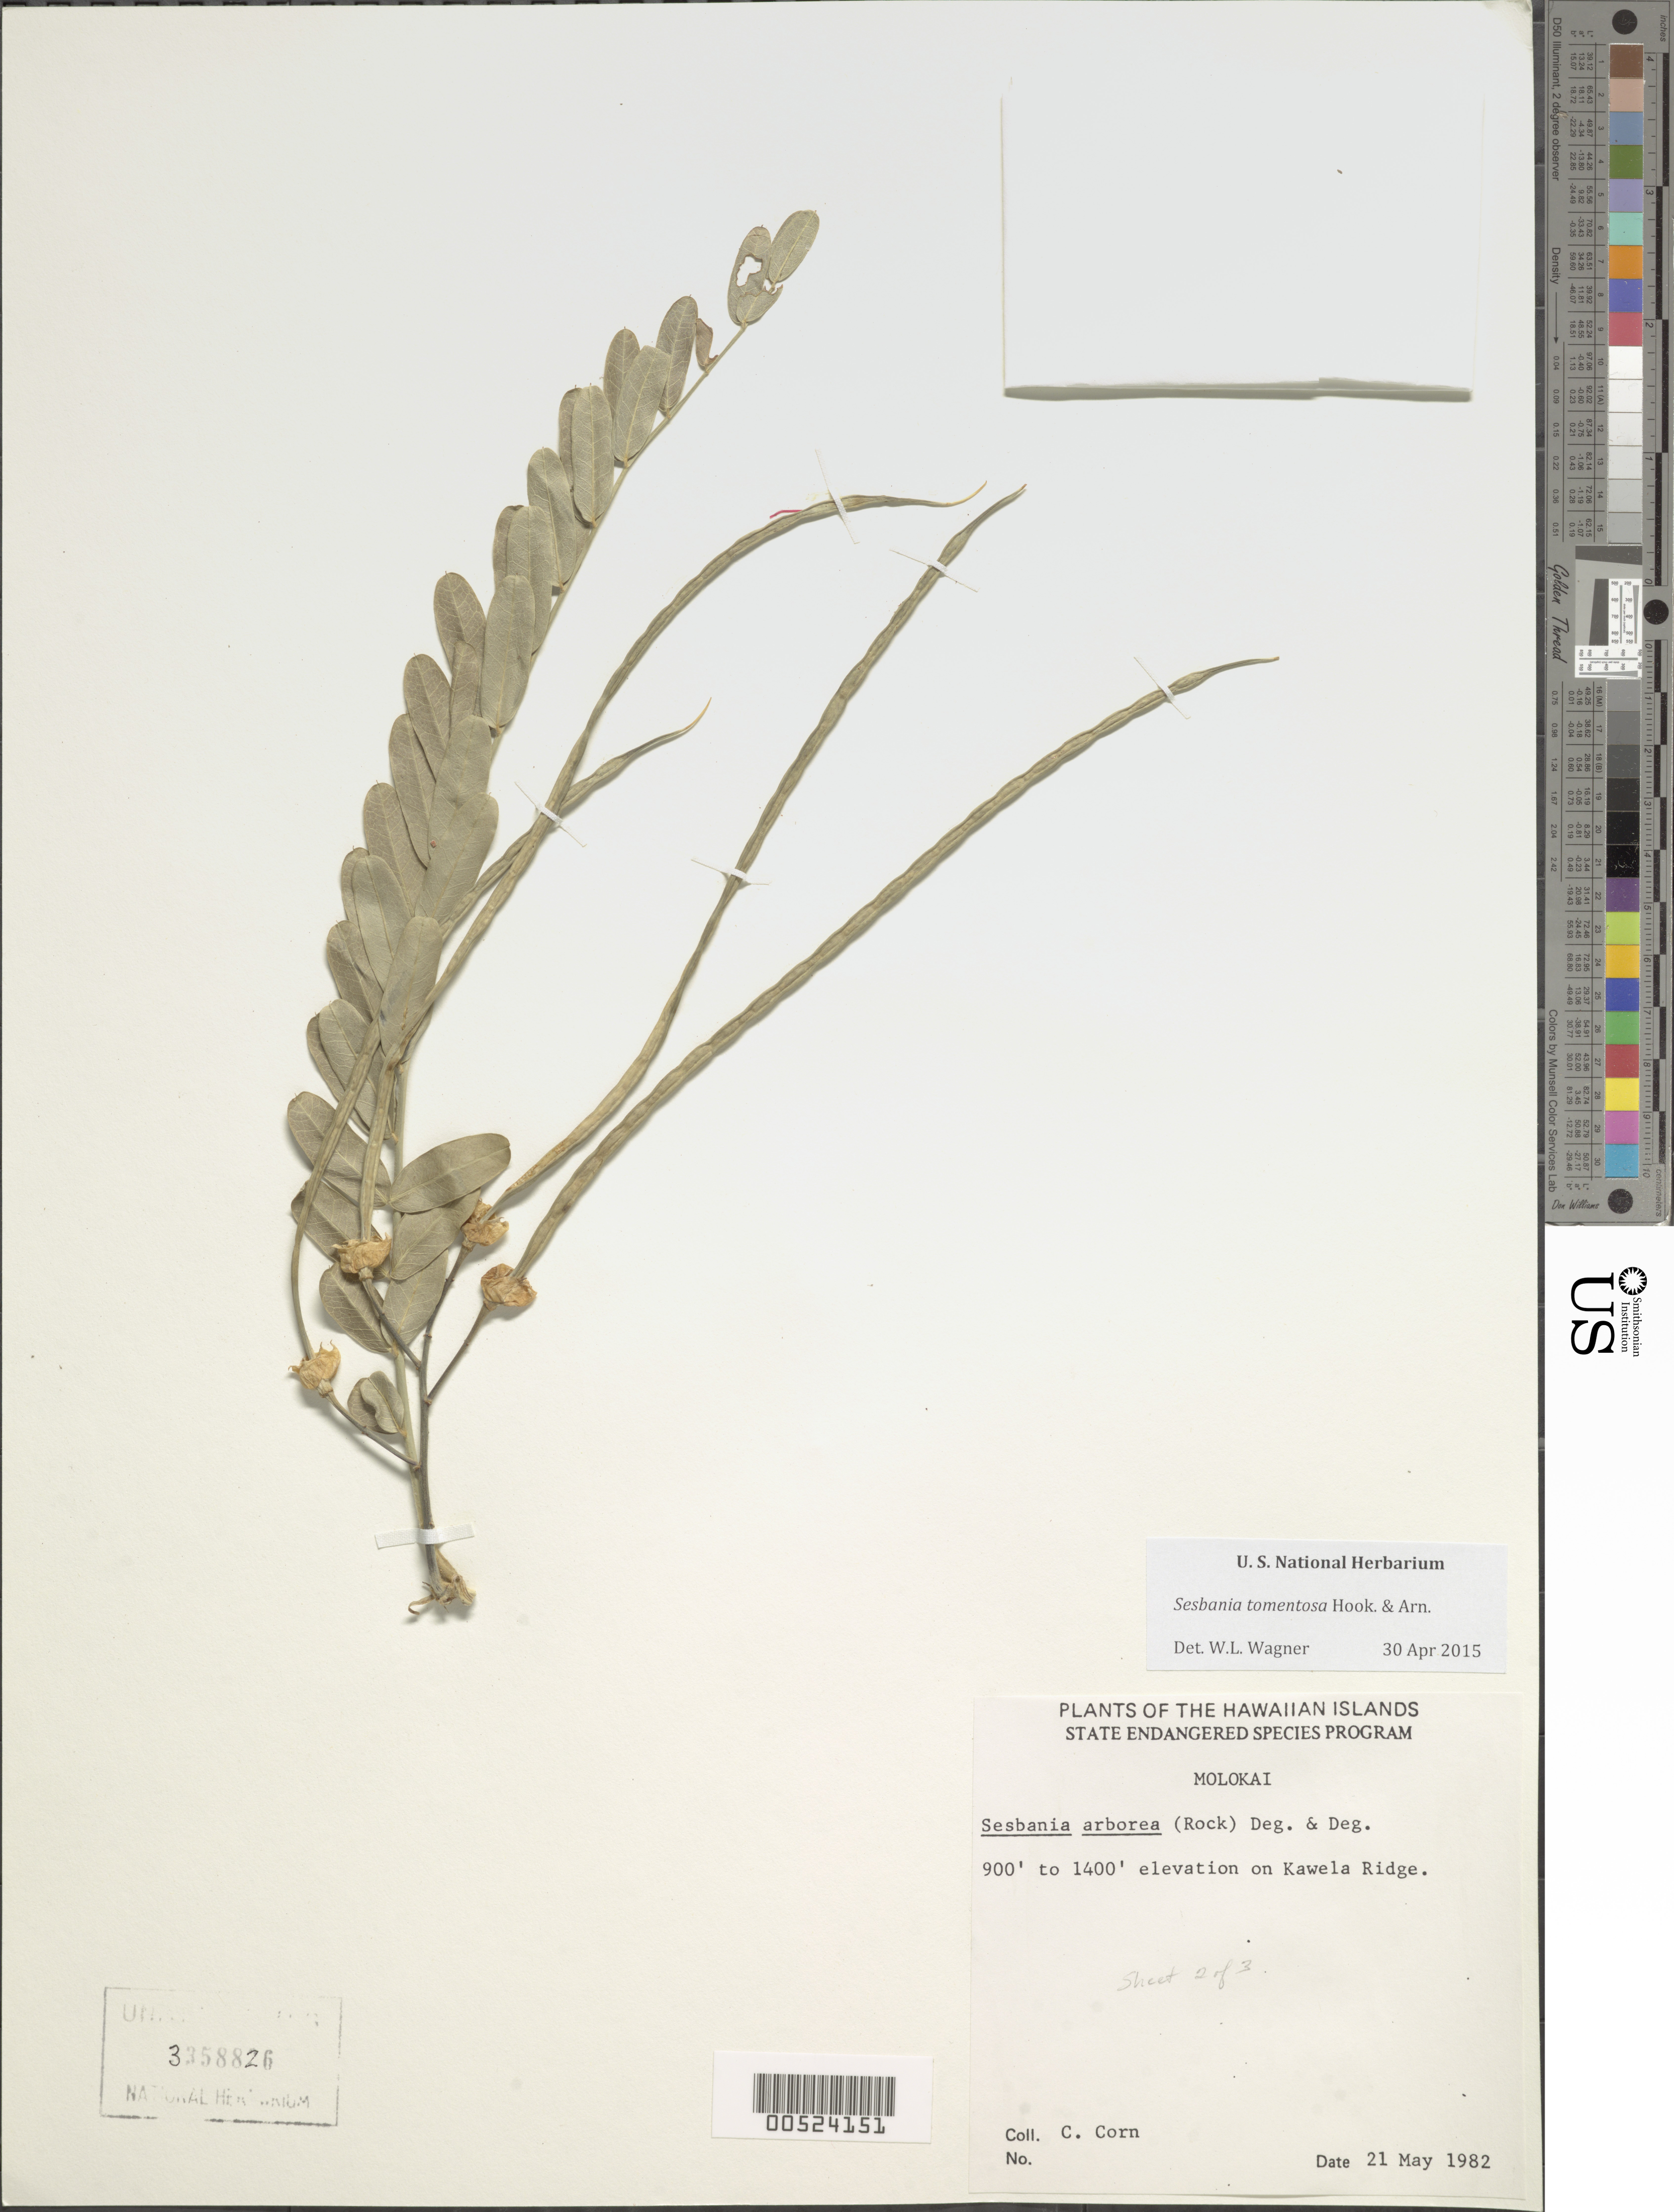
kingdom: Plantae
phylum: Tracheophyta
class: Magnoliopsida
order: Fabales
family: Fabaceae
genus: Sesbania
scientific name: Sesbania tomentosa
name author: Hook. & Arn.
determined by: Wagner, W. L., (BOT), Smithsonian Institution - National Museum of Natural History (UNITED STATES)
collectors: C. Corn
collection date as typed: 21 May 1982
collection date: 1982-05-21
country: United States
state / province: Hawaii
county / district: Maui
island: Moloka'i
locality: On Kawela Ridge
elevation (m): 274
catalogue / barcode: US 3358826